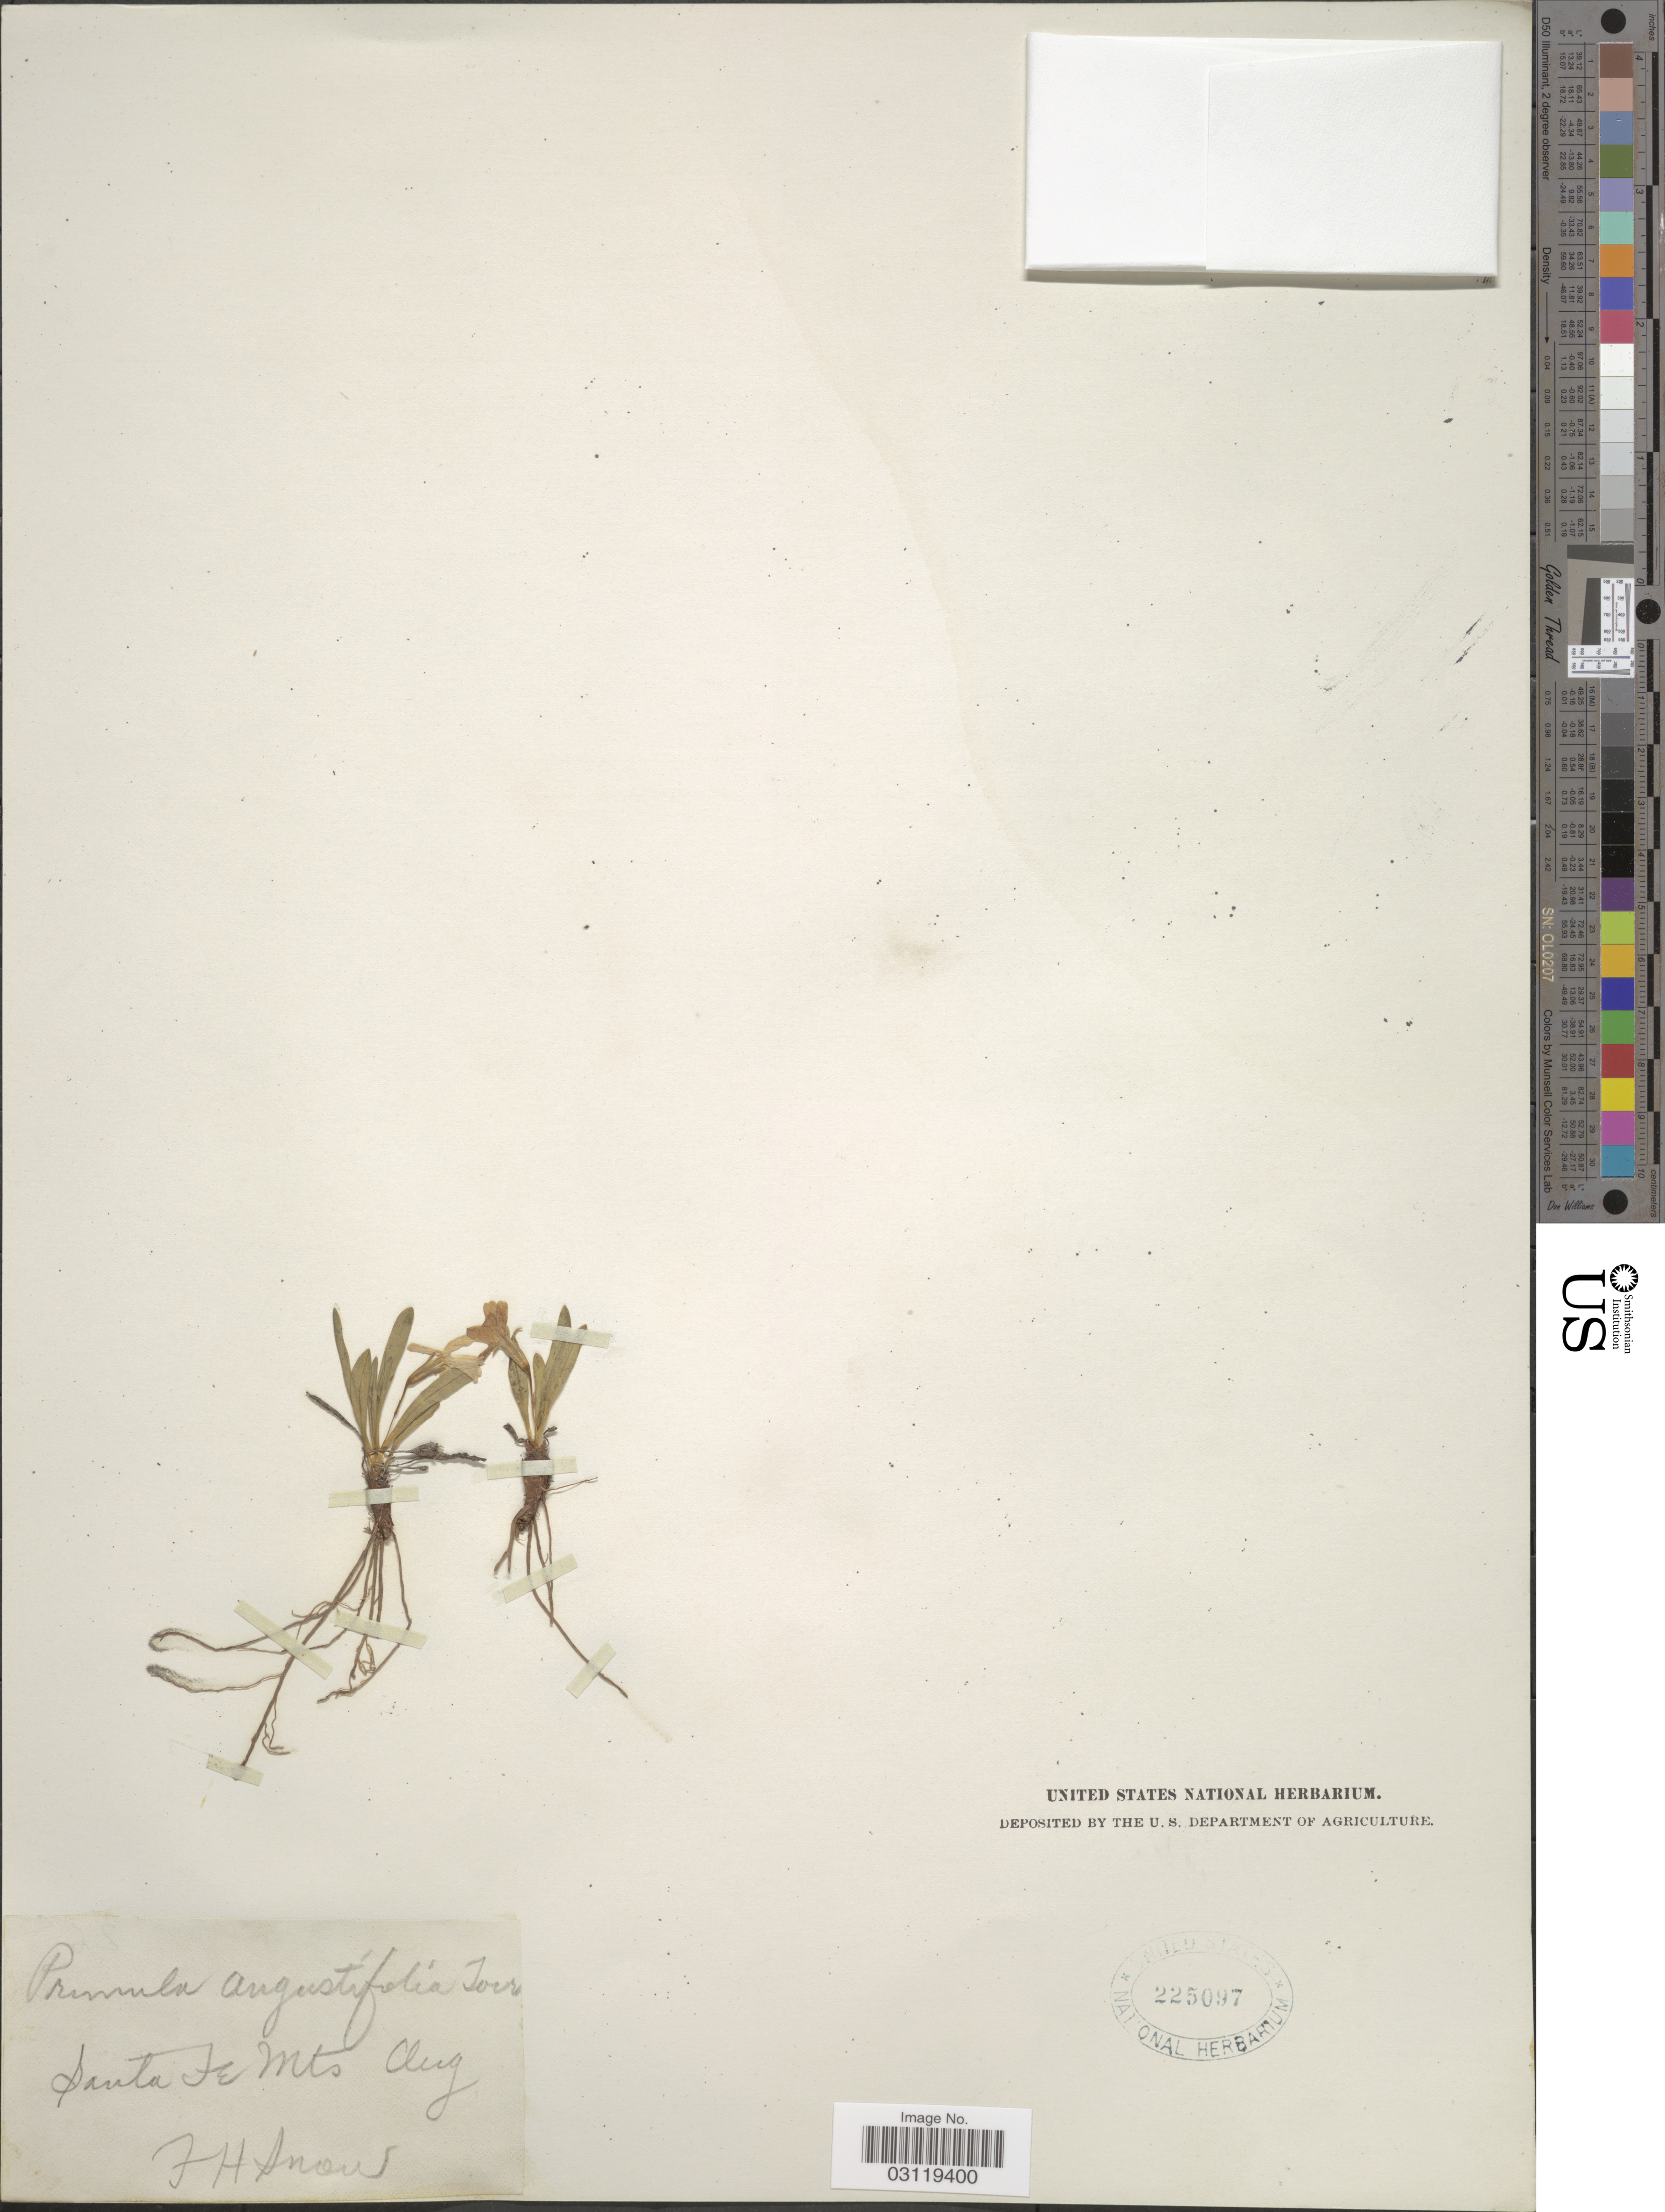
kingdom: Plantae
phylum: Tracheophyta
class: Magnoliopsida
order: Ericales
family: Primulaceae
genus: Primula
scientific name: Primula angustifolia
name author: Torr.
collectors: F. H. Snow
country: United States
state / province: New Mexico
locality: Santa Fe Mts.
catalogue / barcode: US 225097